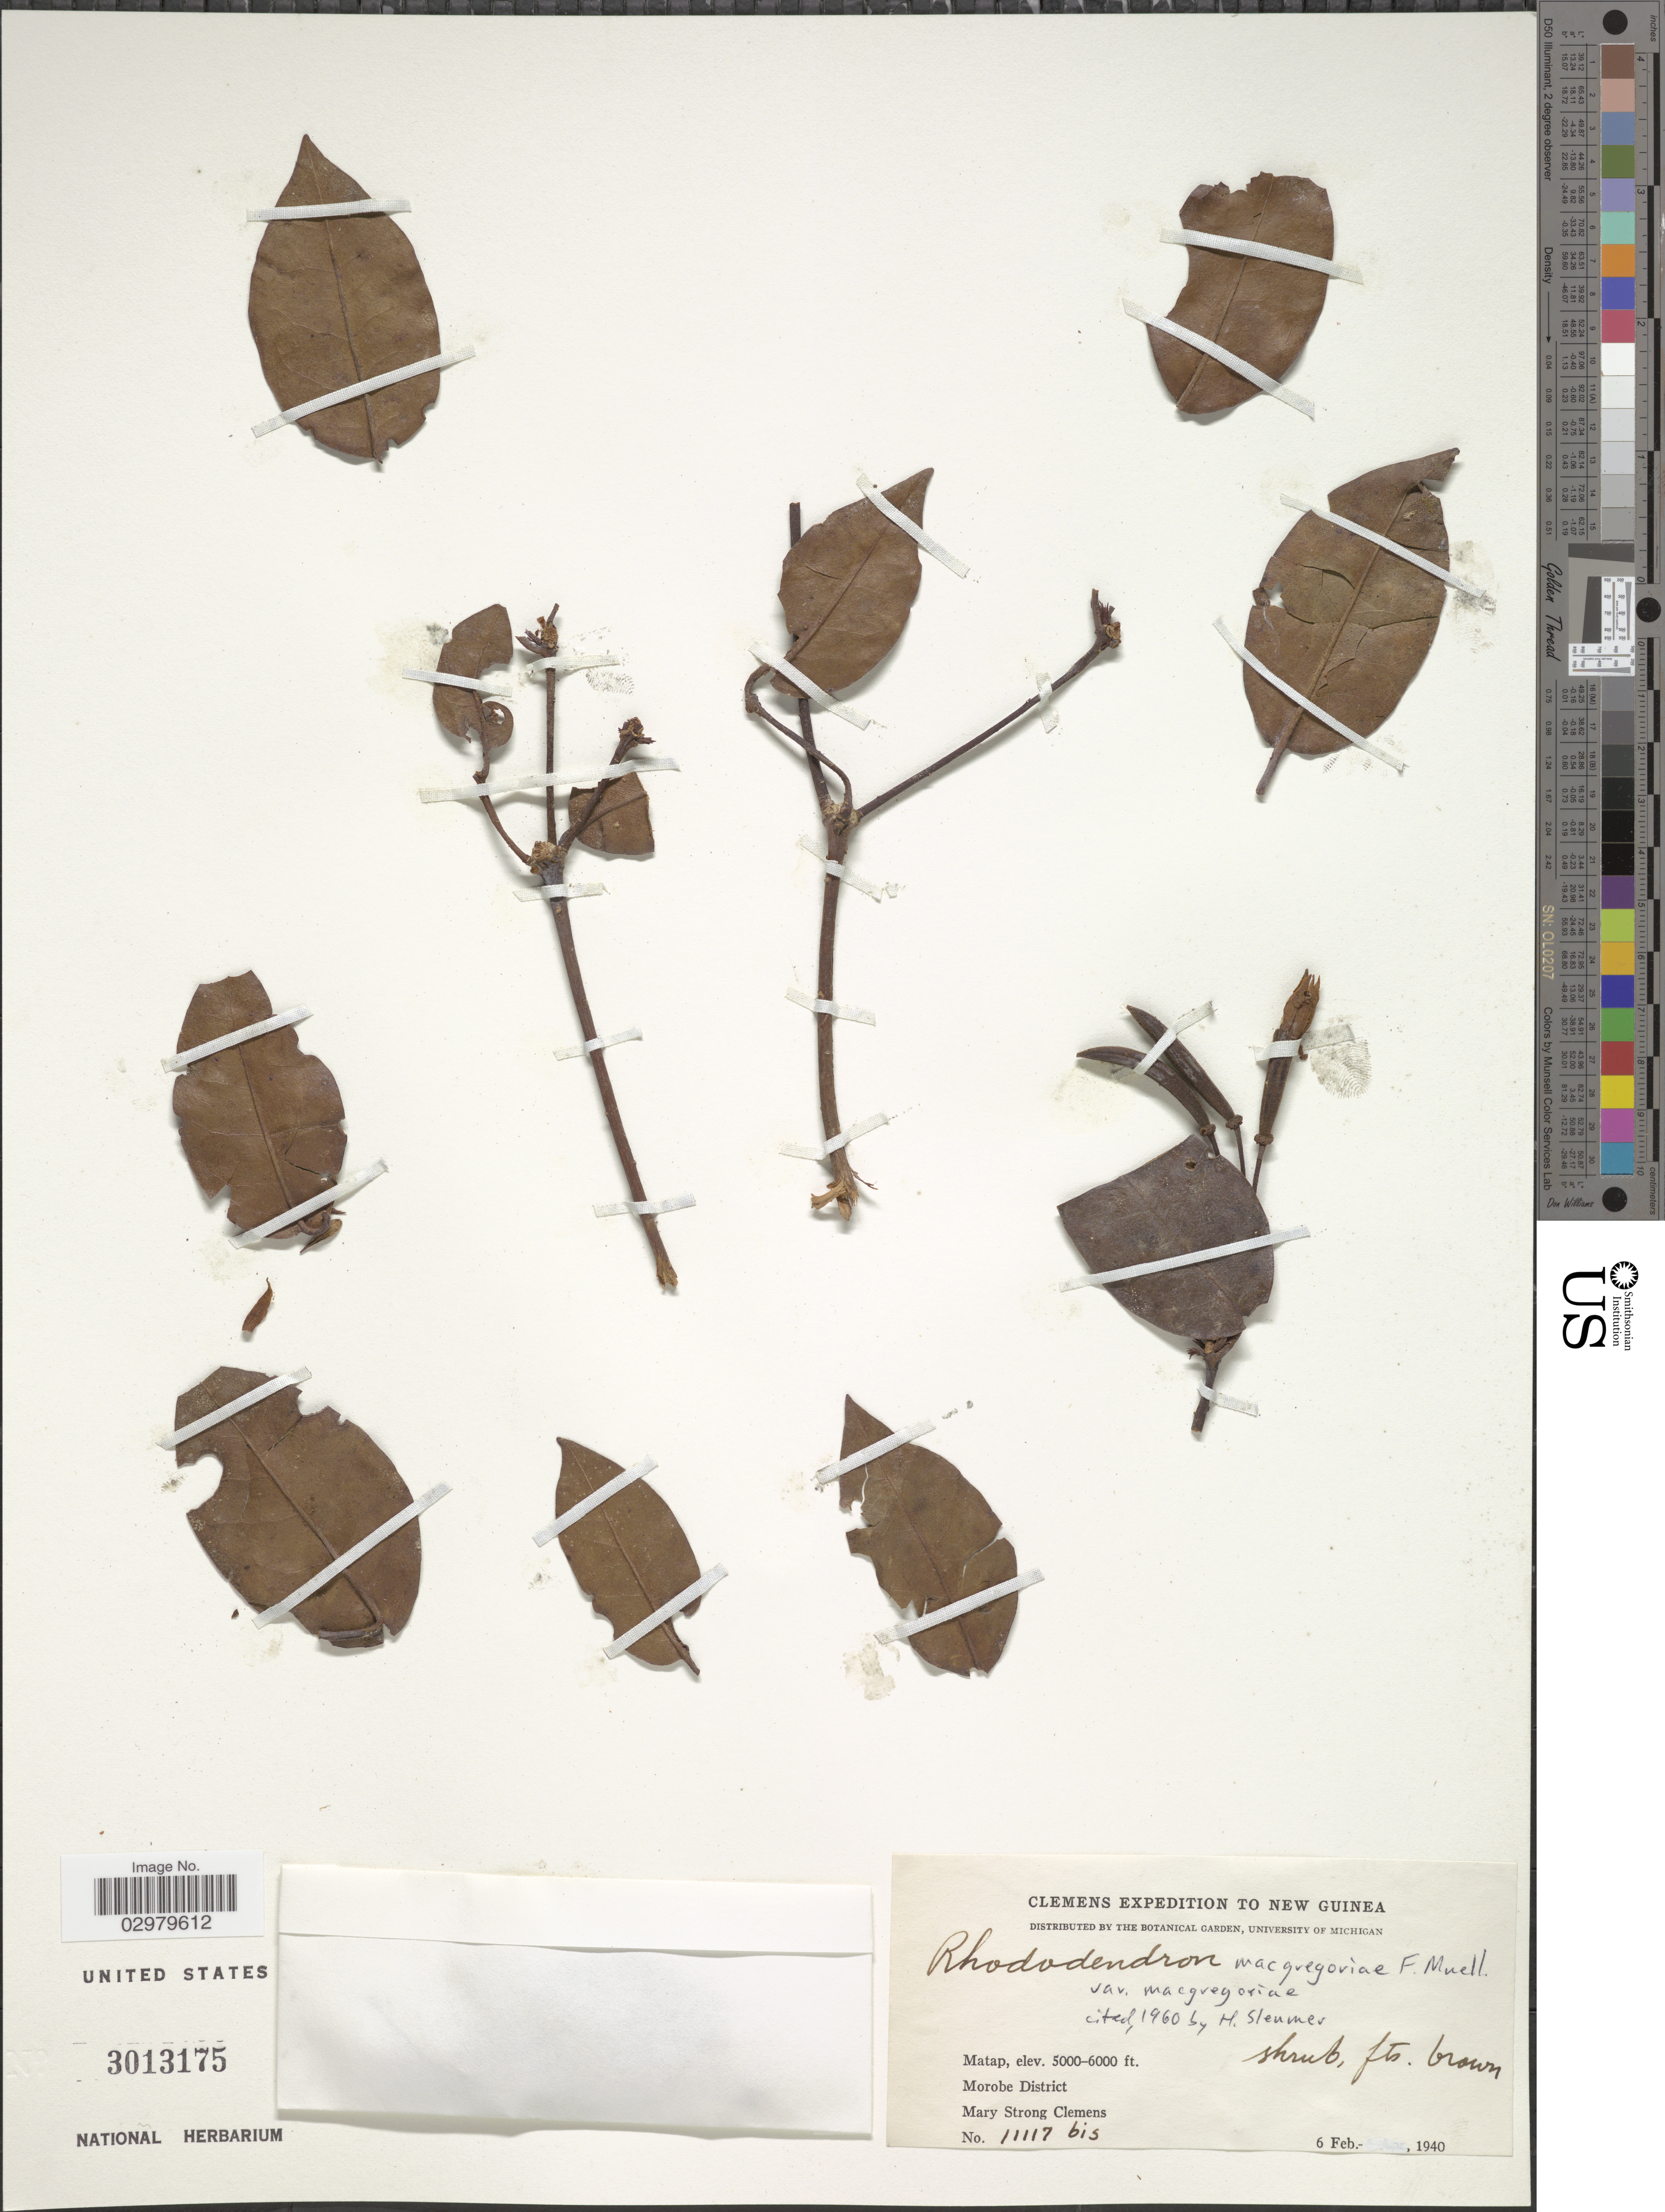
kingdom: Plantae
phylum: Tracheophyta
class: Magnoliopsida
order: Ericales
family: Ericaceae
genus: Rhododendron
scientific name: Rhododendron macgregoriae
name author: F. Muell.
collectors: M. S. Clemens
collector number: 11117bis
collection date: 1940-02-06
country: Papua New Guinea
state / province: Morobe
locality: New Guinea. Matap, Morobe District.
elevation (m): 1524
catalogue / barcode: US 3013175